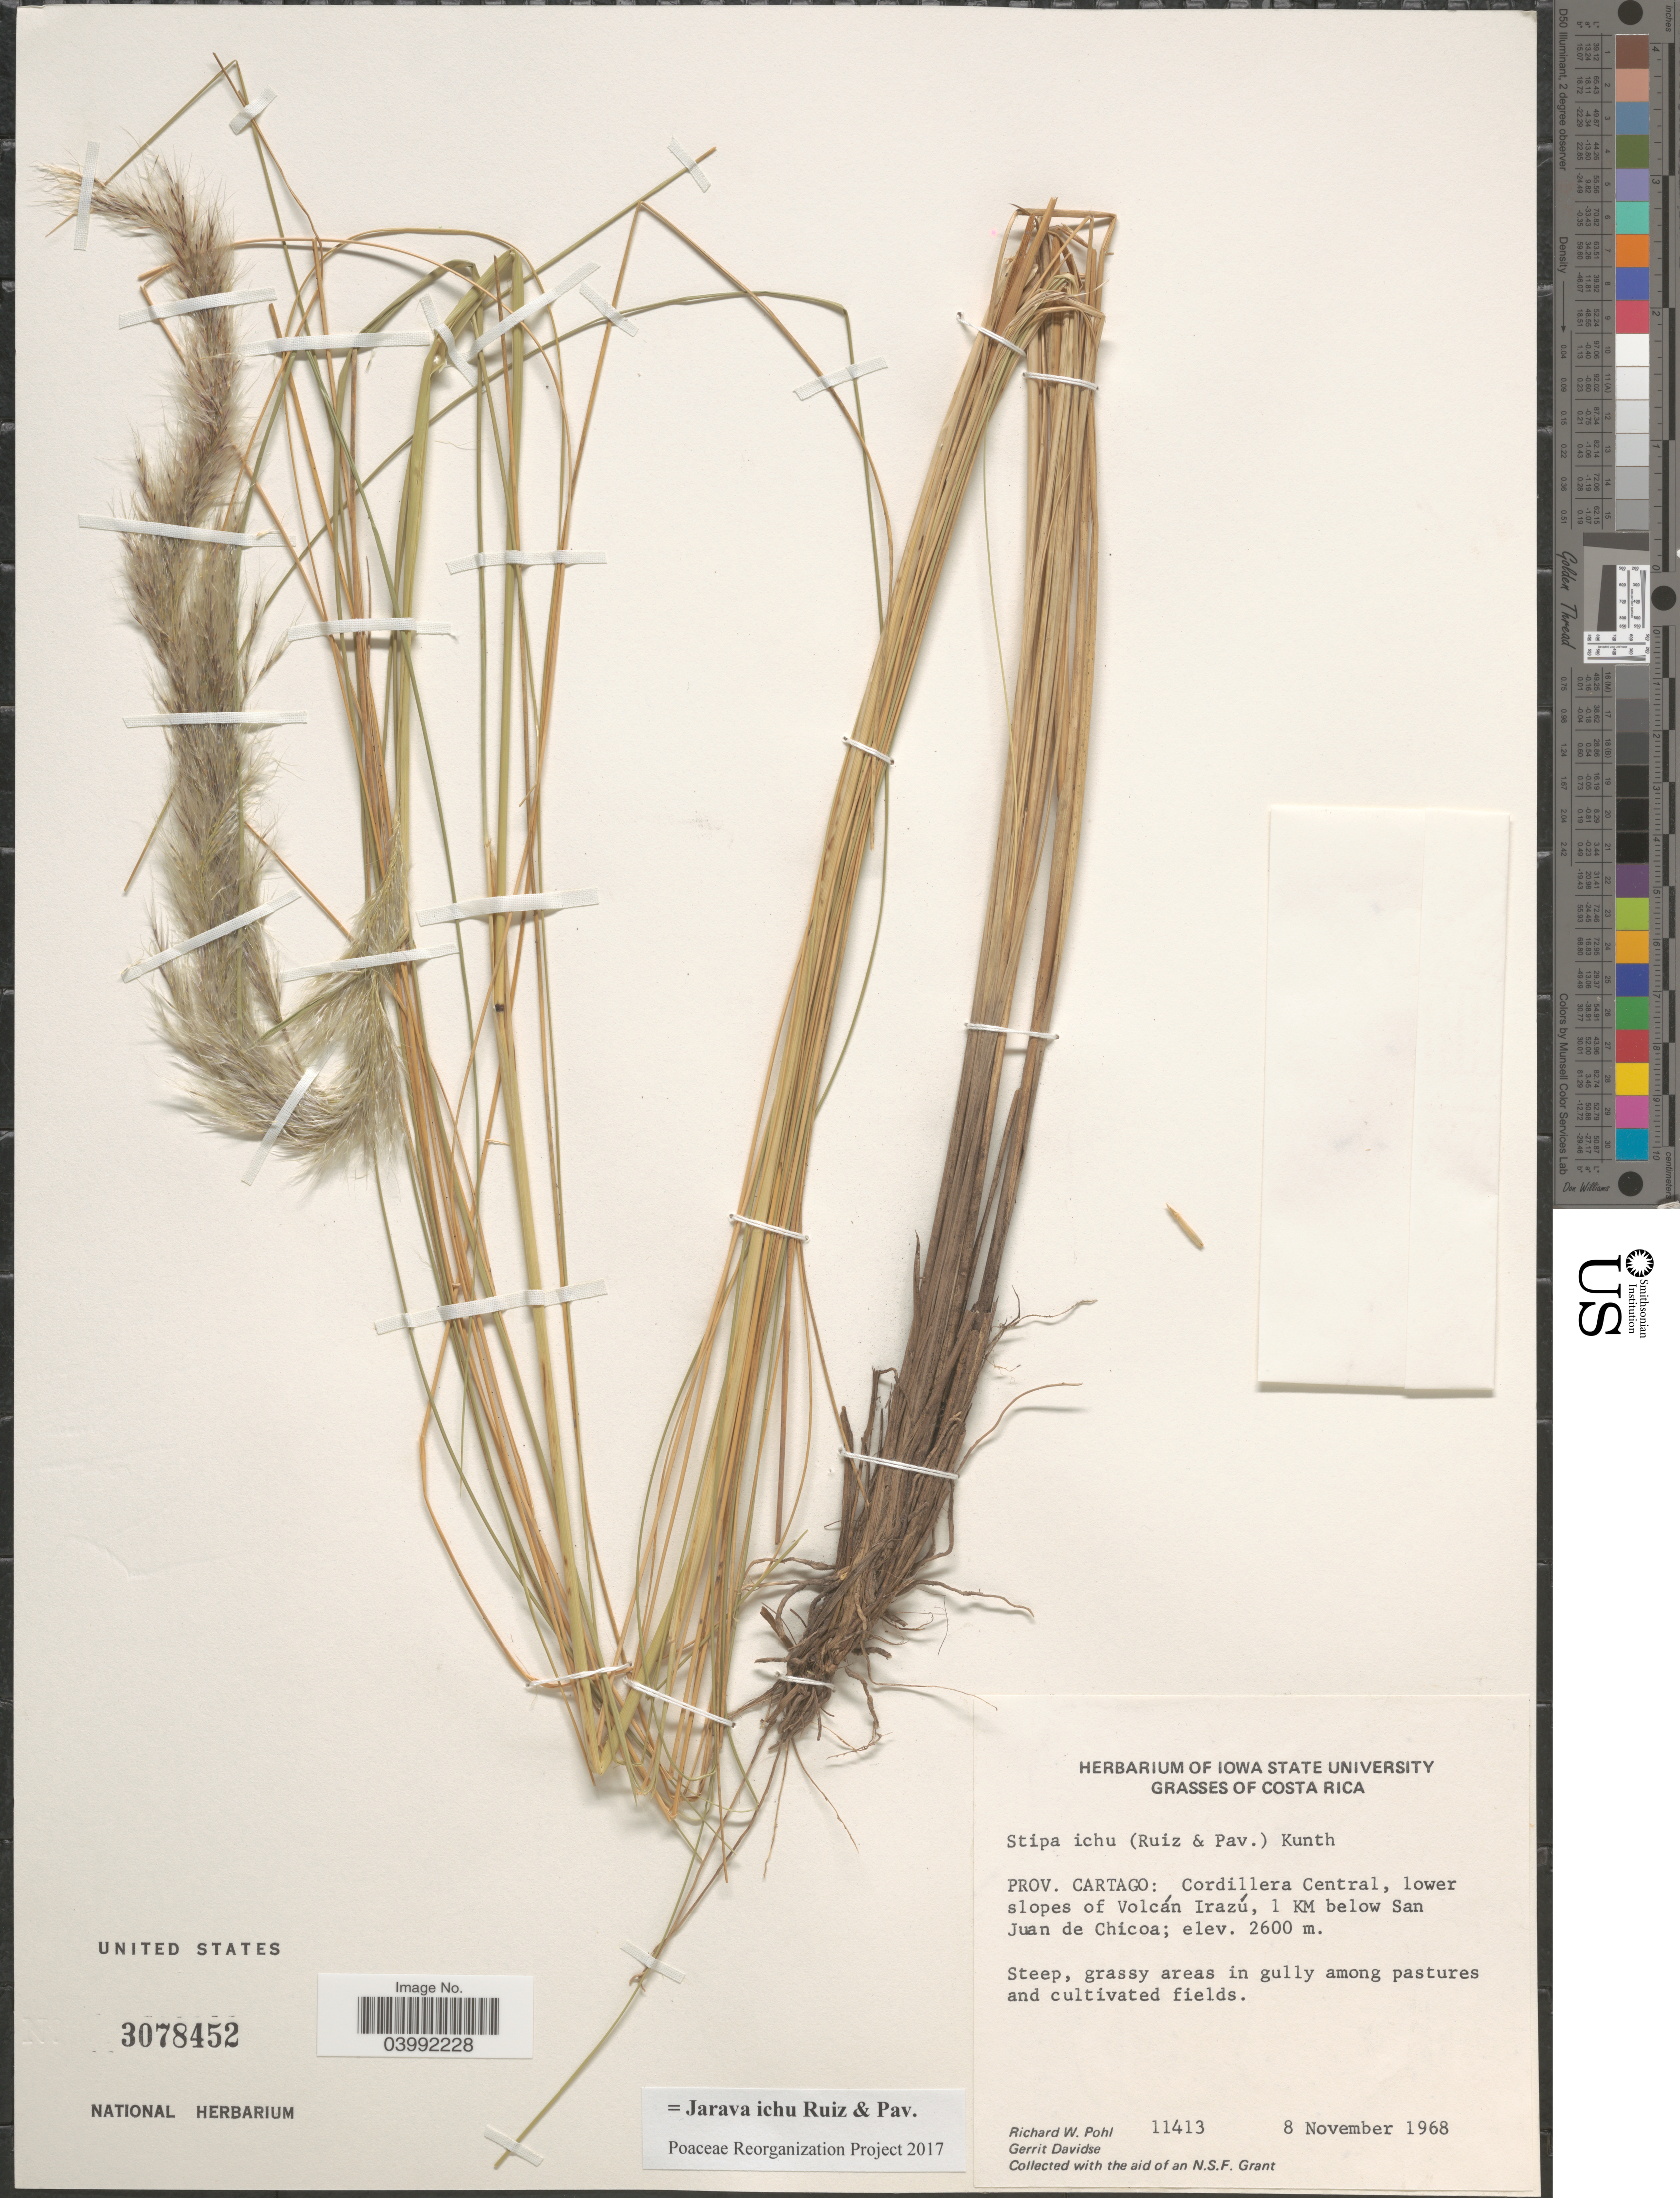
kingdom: Plantae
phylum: Tracheophyta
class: Liliopsida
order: Poales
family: Poaceae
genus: Jarava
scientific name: Jarava ichu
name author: Ruiz & Pav.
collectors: R. W. Pohl, G. Davidse & N. Grant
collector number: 11413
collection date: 1968-11-08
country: Costa Rica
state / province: Cartago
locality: Cordillera Central, lower slopes of Volcán Irazú, 1 KM below San Juan de Chicoa.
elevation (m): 2600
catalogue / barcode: US 3078452